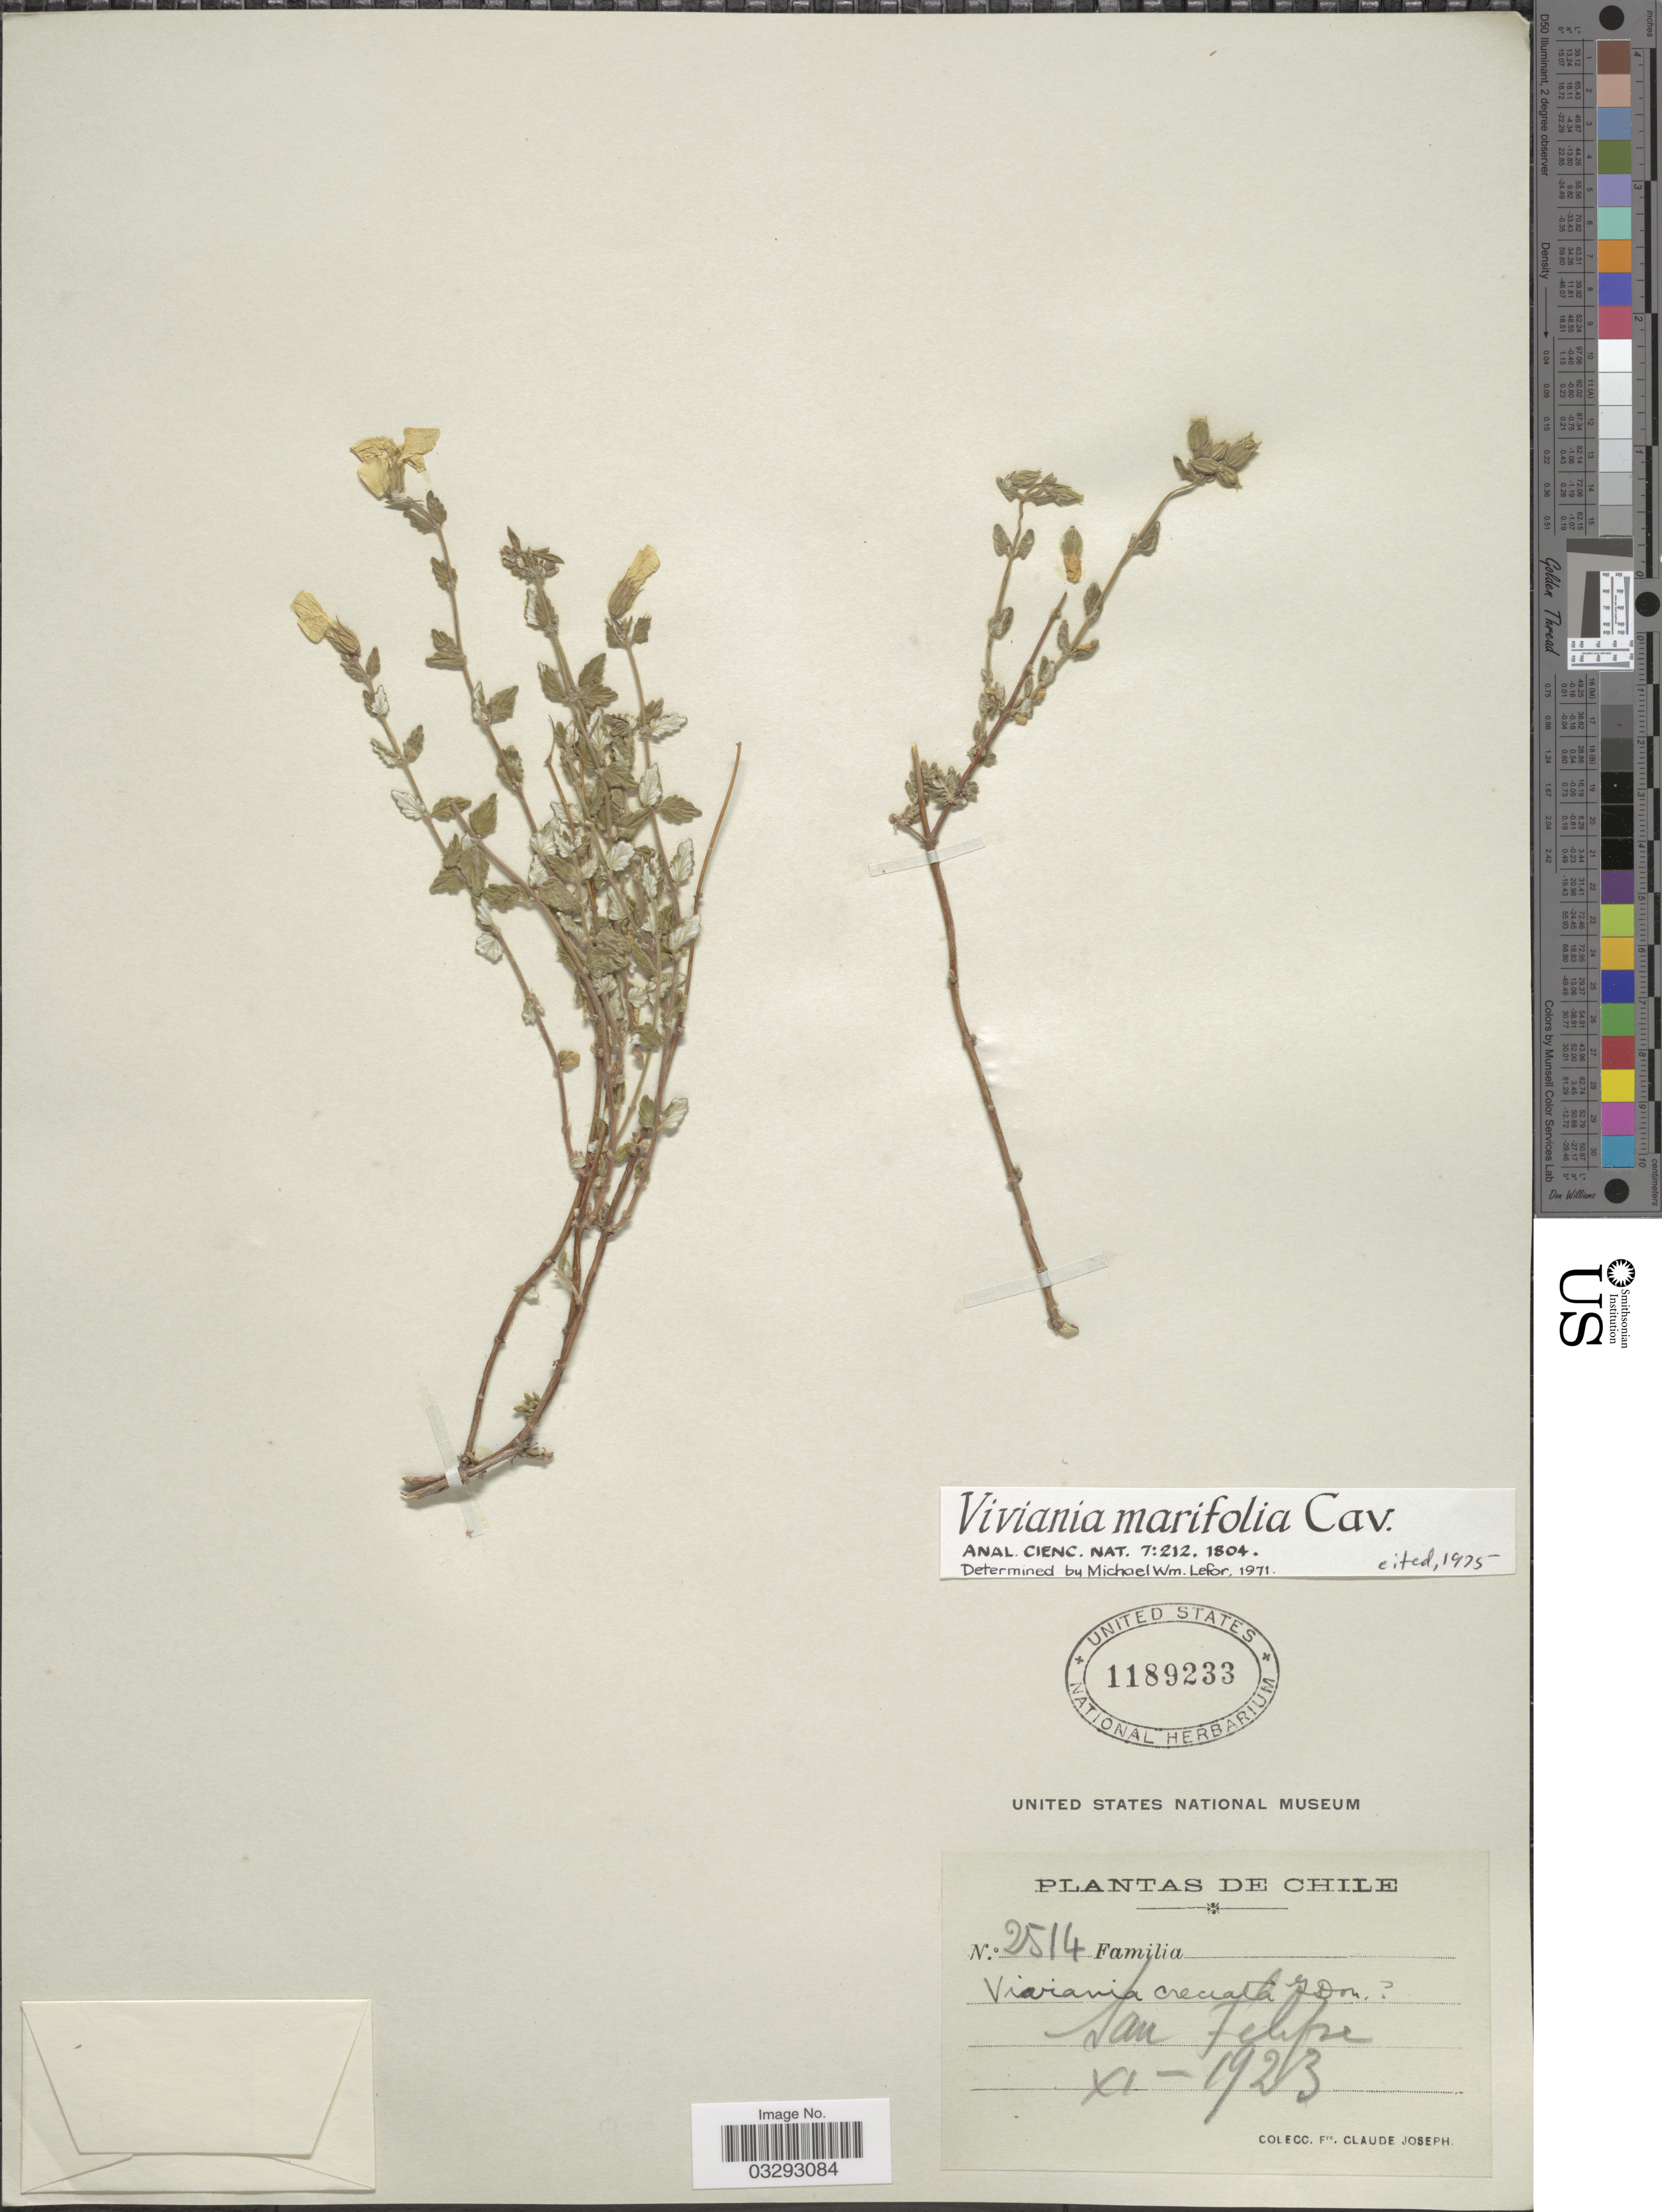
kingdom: Plantae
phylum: Tracheophyta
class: Magnoliopsida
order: Geraniales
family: Vivianiaceae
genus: Viviania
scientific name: Viviania marifolia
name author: Cav.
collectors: Bro. Claude-Joseph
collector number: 2514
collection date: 1923-11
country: Chile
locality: San Felipe.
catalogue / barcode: US 1189233